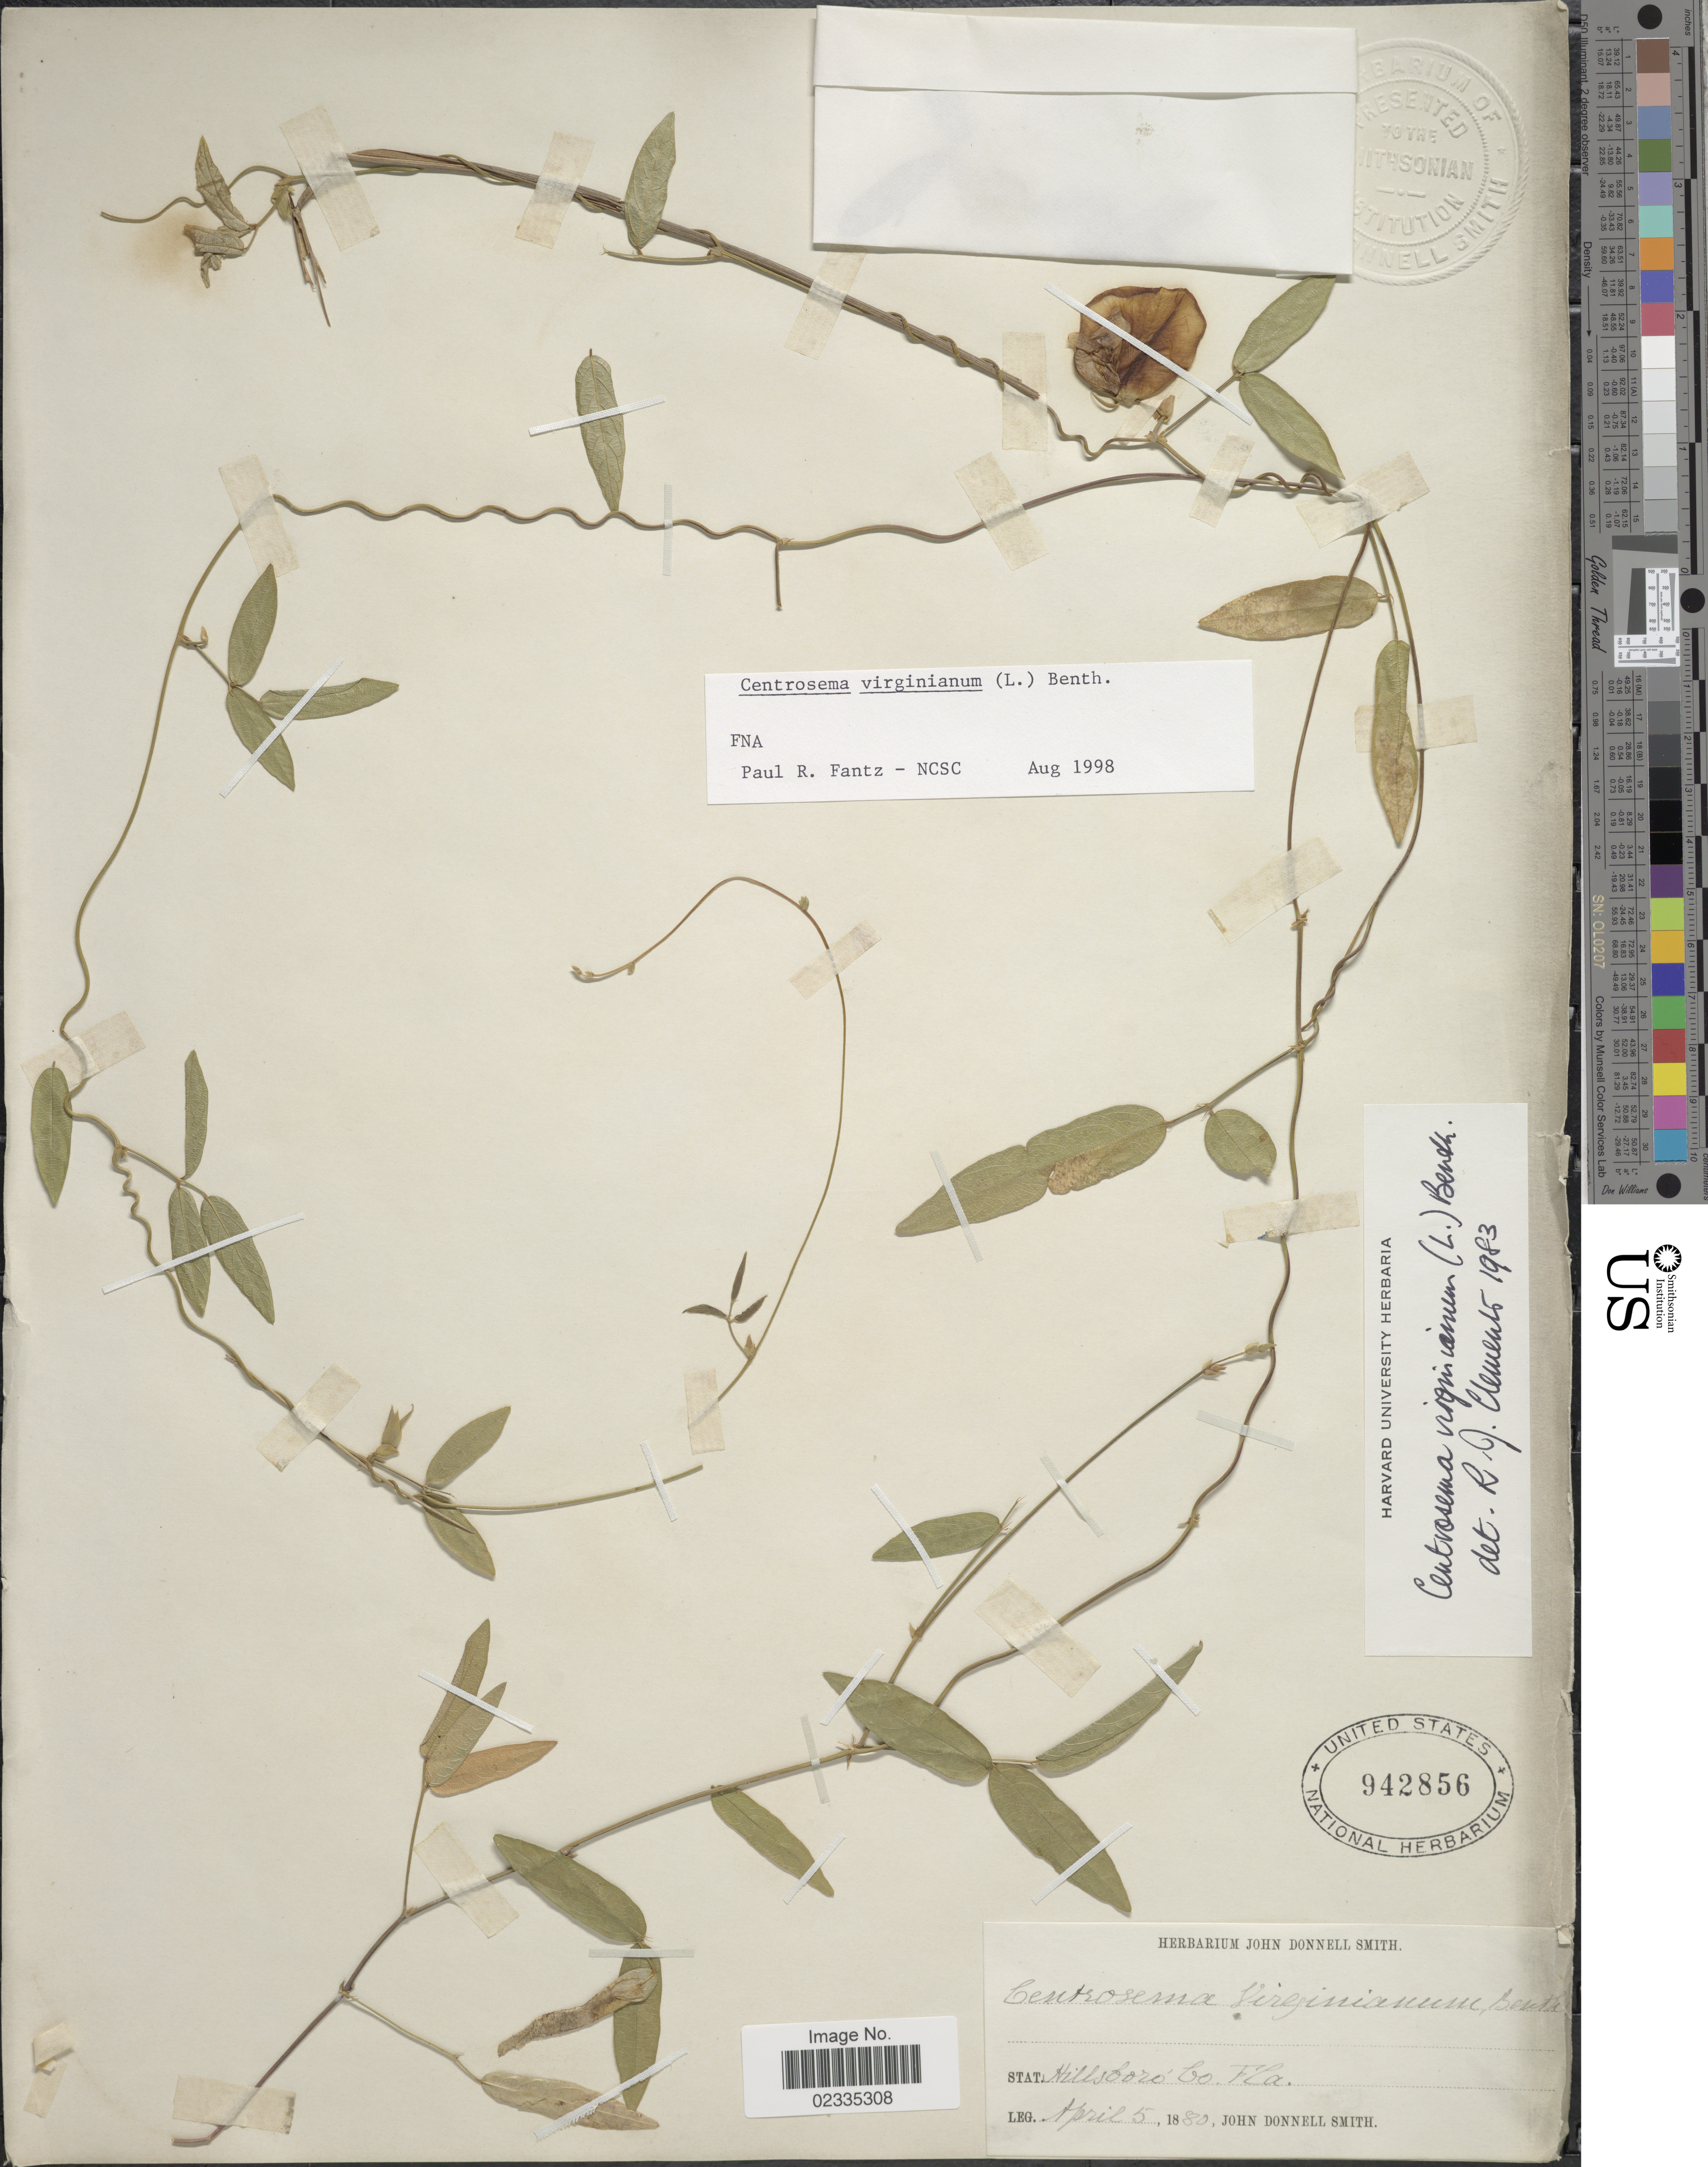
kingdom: Plantae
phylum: Tracheophyta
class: Magnoliopsida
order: Fabales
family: Fabaceae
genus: Centrosema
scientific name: Centrosema virginianum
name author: (L.) Benth.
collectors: J. Donnell Smith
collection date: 1880-04-05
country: United States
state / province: Florida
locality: Hillsboro Co.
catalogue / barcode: US 942856